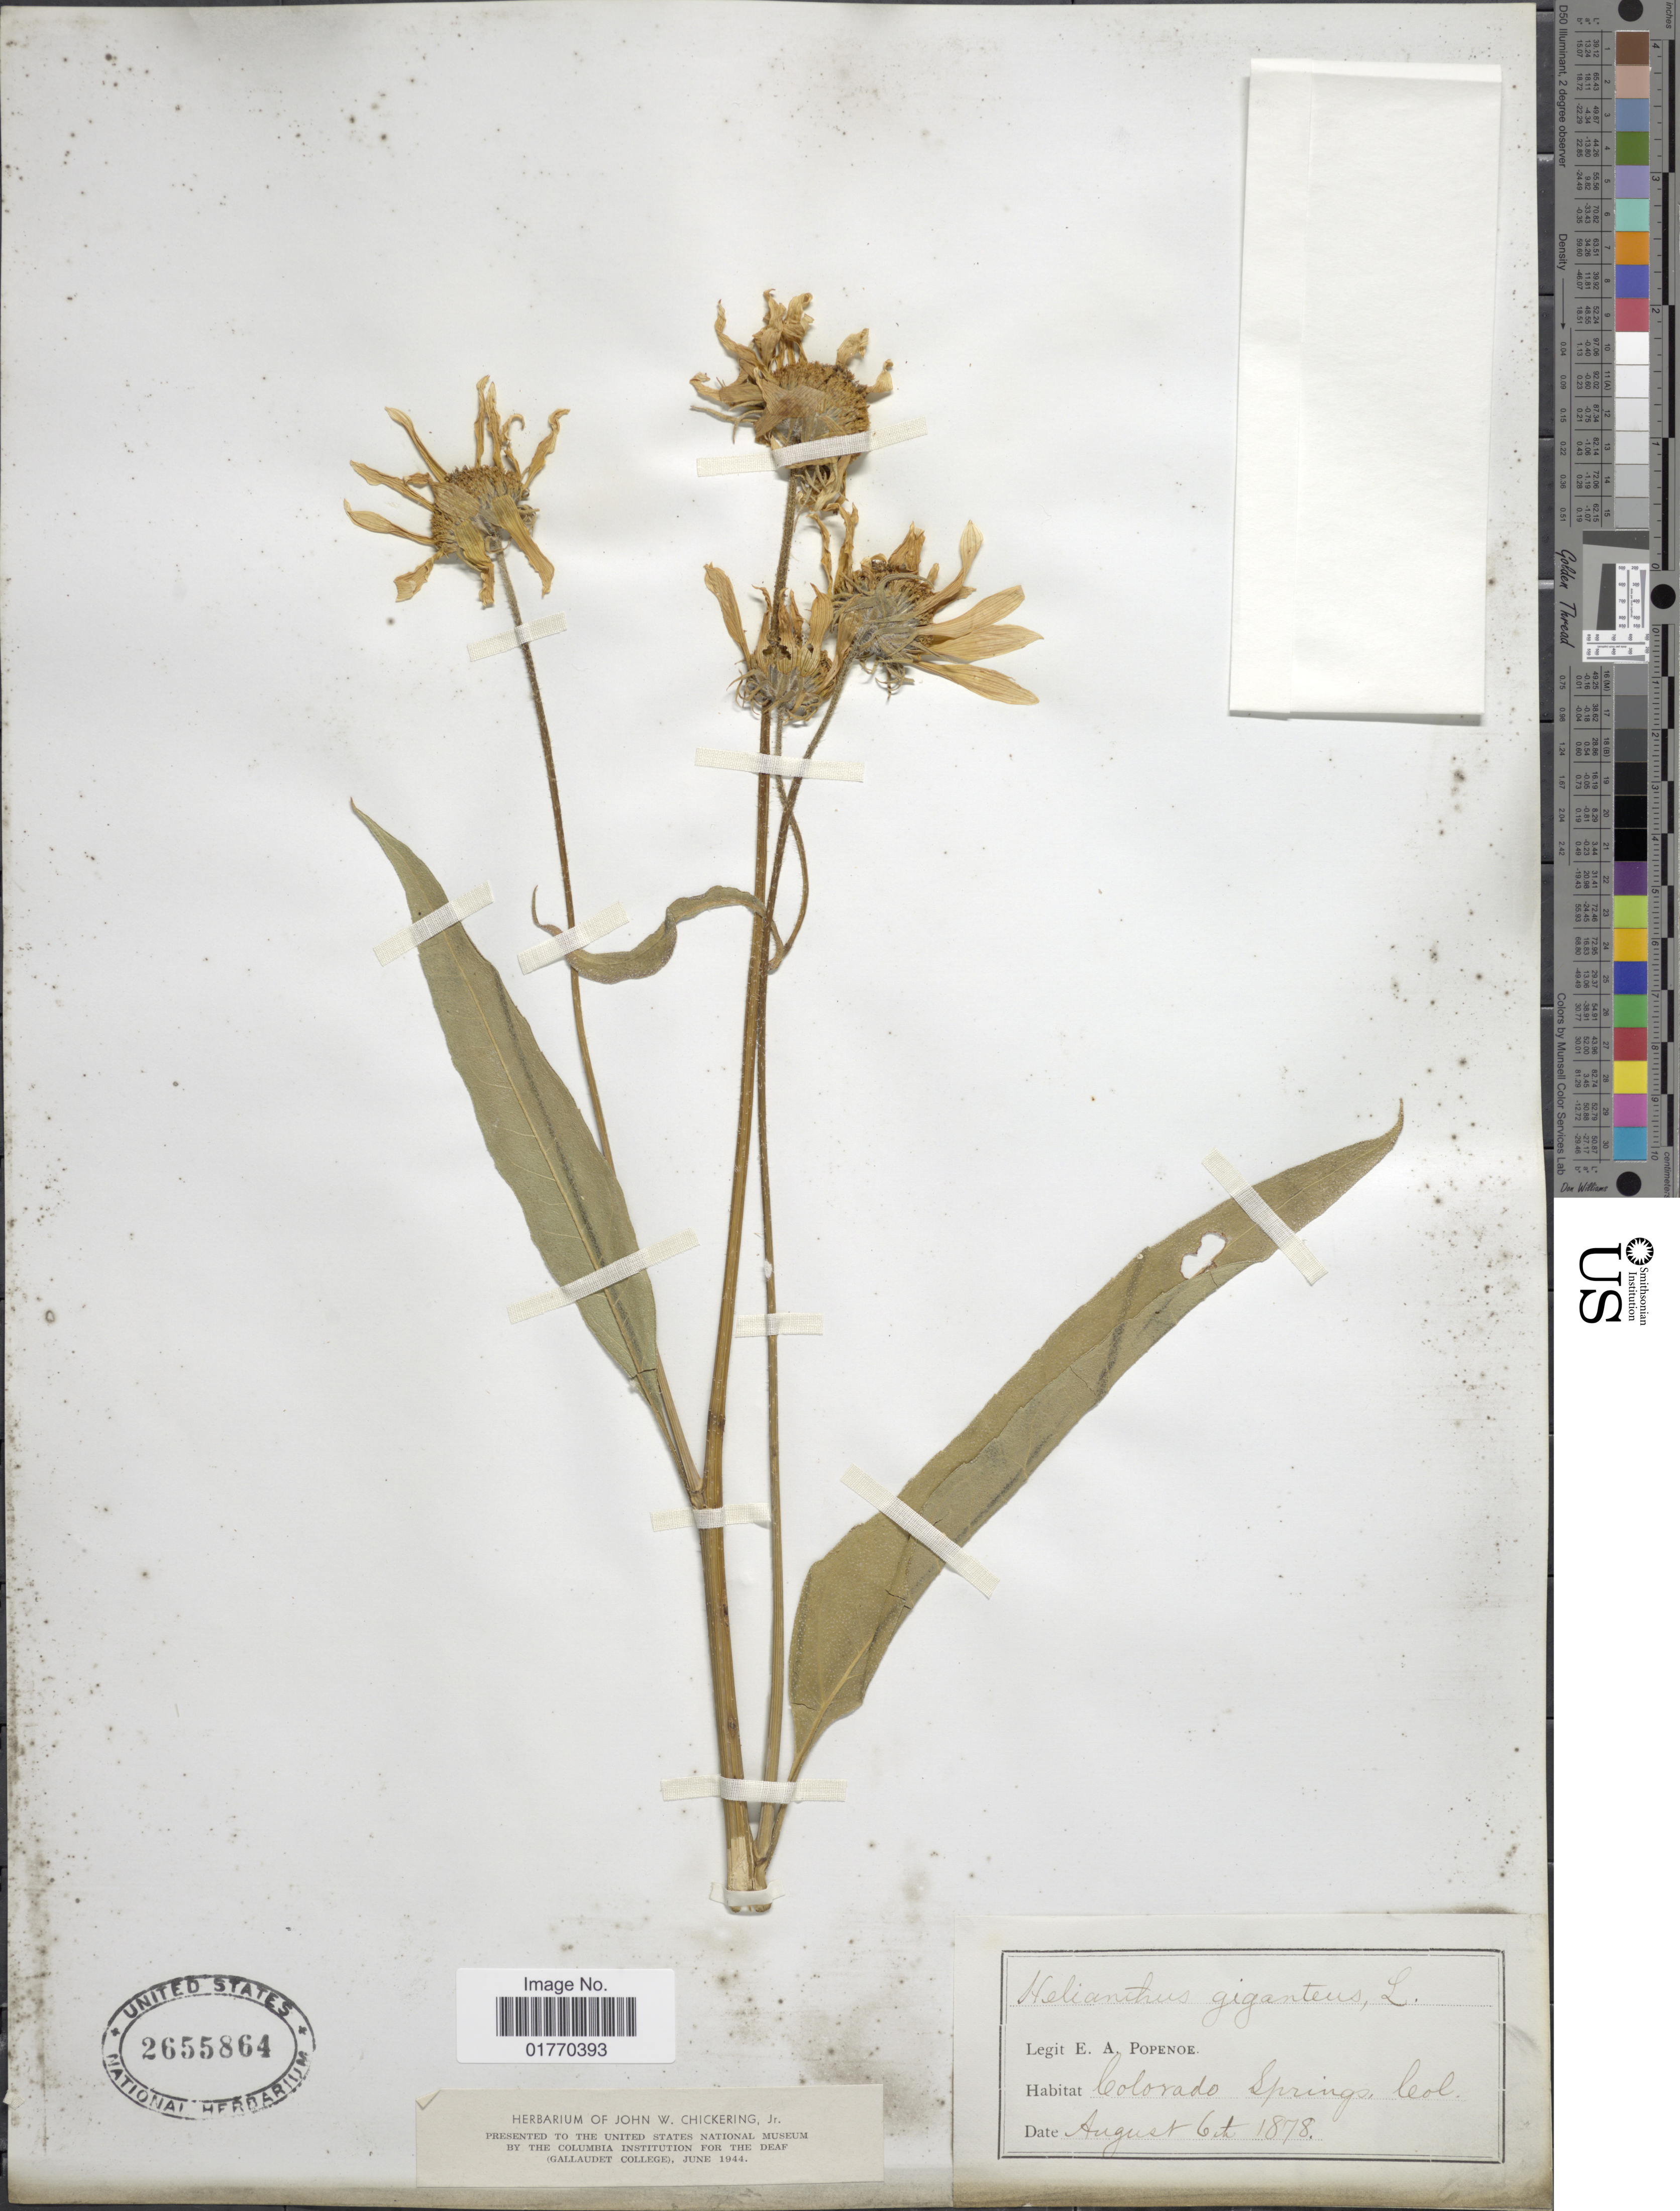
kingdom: Plantae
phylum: Tracheophyta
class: Magnoliopsida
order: Asterales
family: Asteraceae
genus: Helianthus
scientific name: Helianthus giganteus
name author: L.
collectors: E. A. Popenoe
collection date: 1878-08-06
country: United States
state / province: Colorado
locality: Colorado Springs, Col.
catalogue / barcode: US 2655864